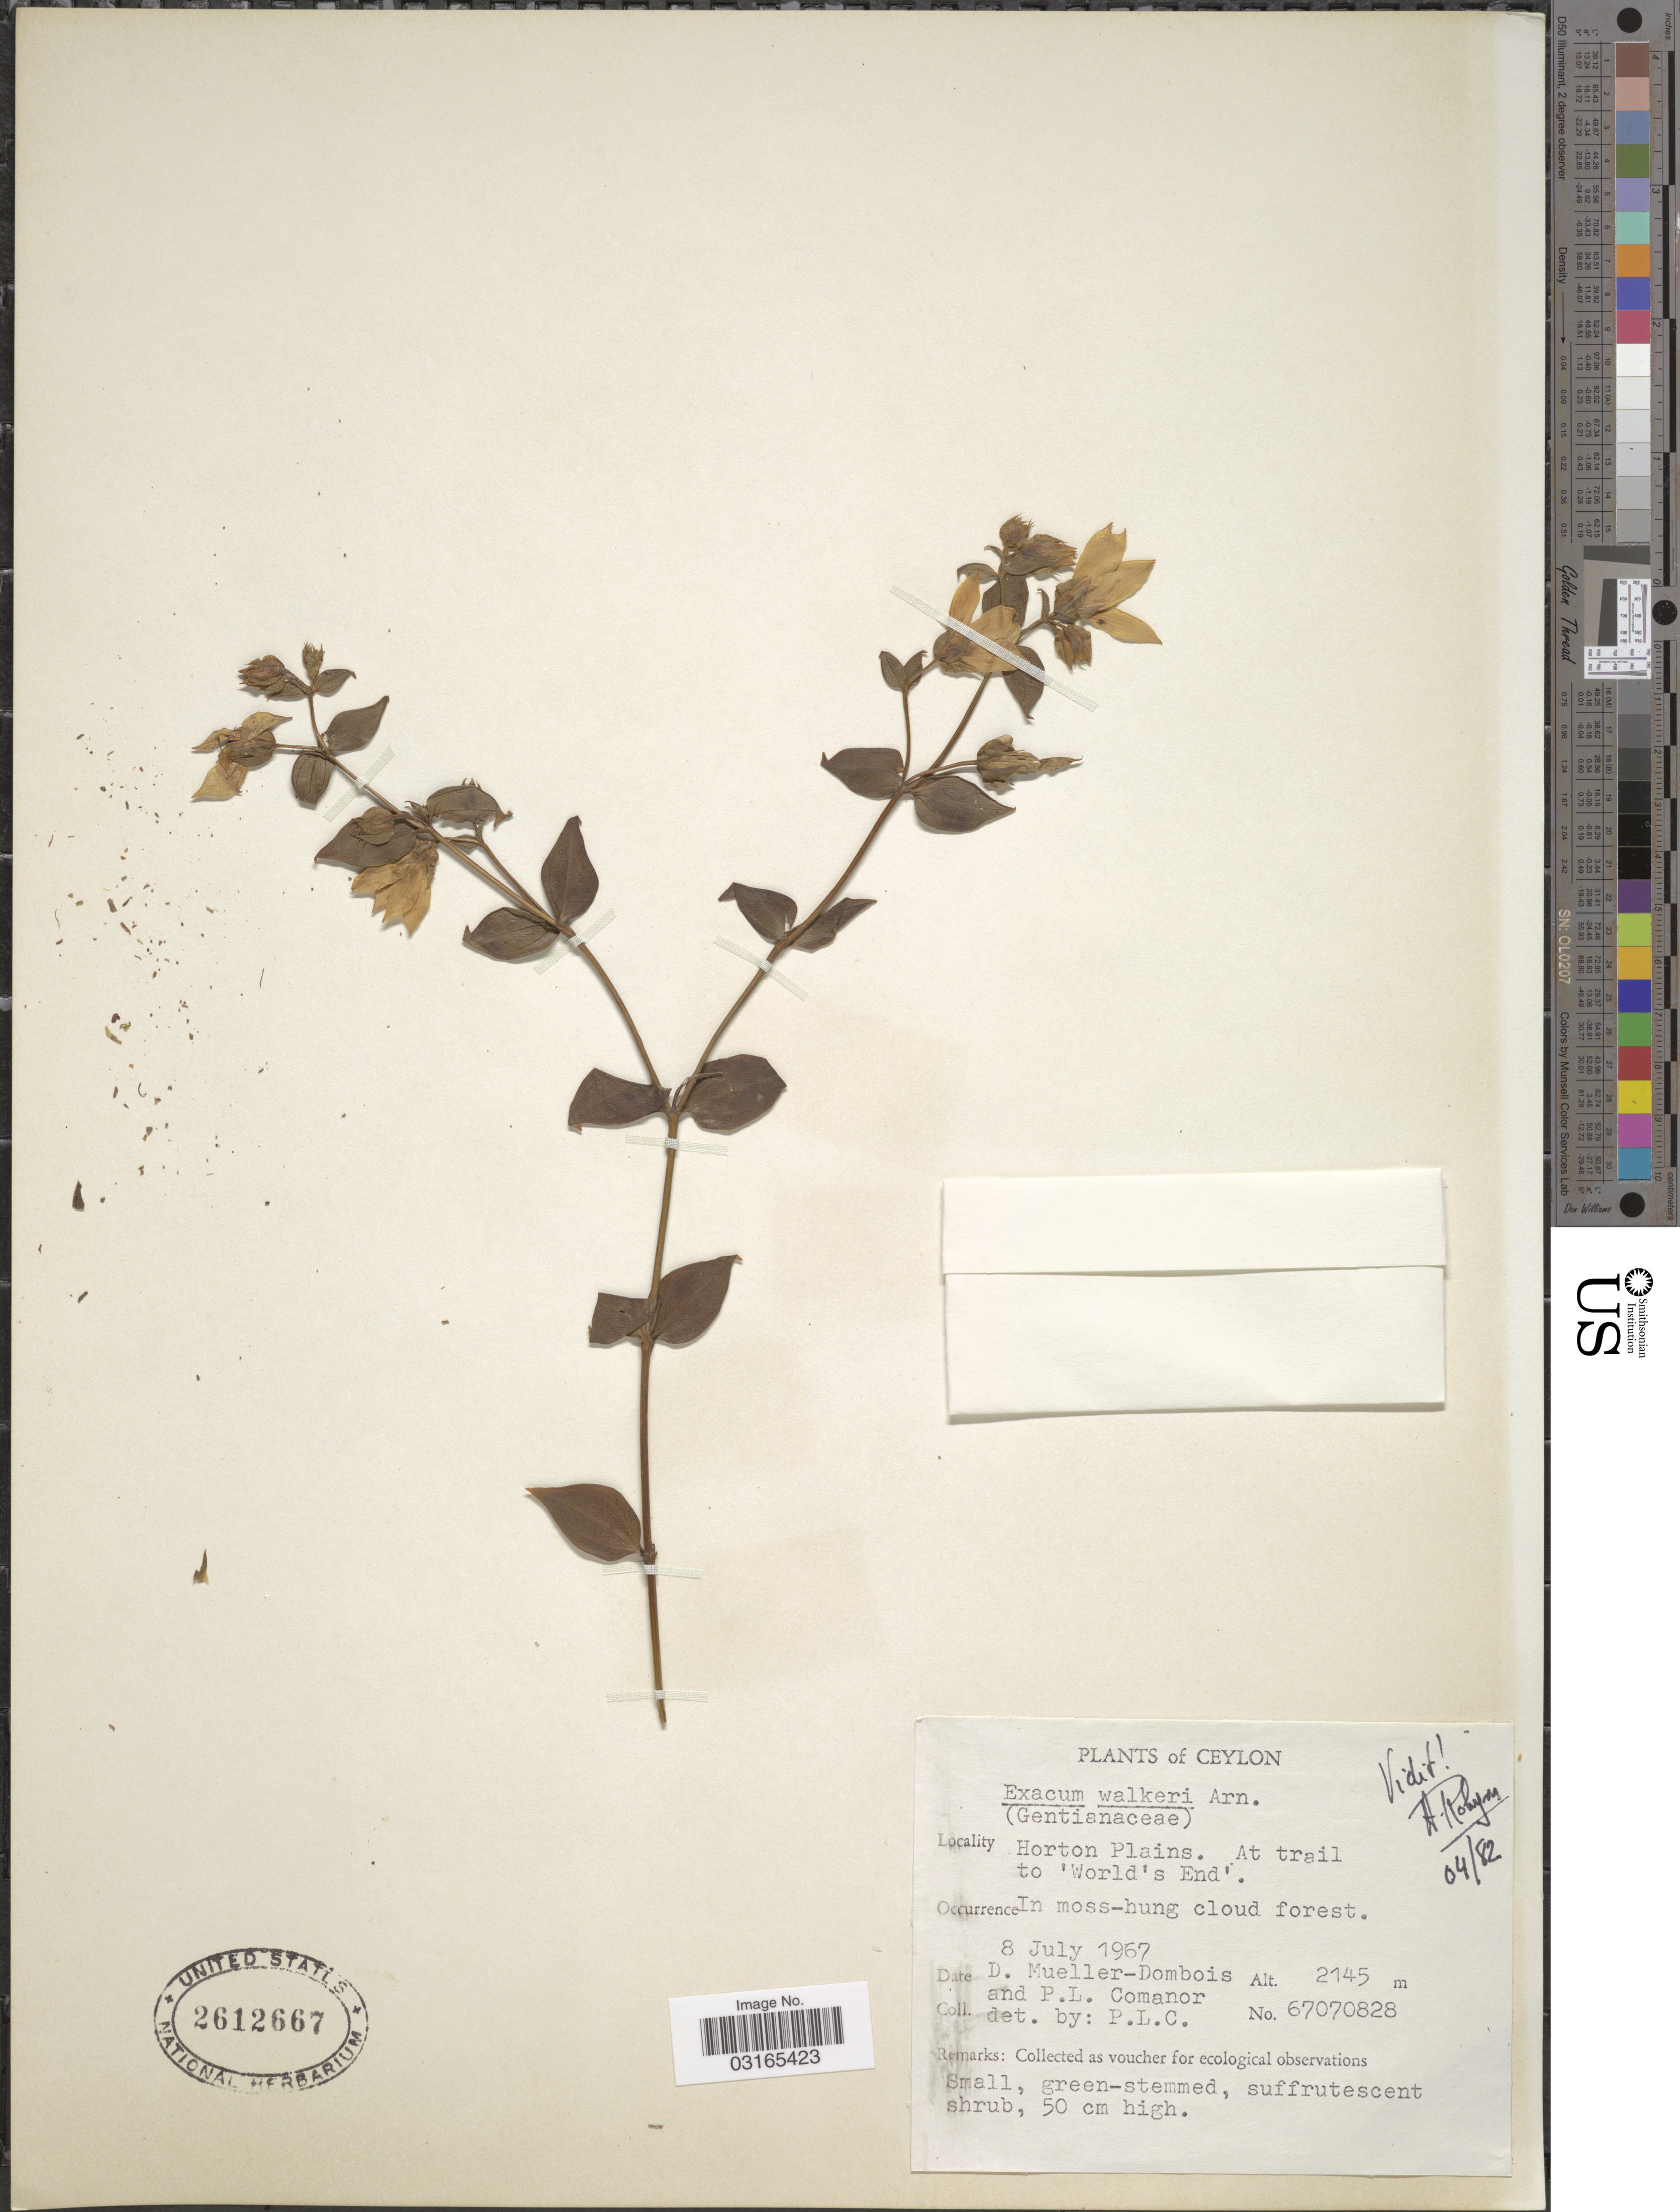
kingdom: Plantae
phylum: Tracheophyta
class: Magnoliopsida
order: Gentianales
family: Gentianaceae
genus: Exacum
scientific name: Exacum walkeri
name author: Arn. ex Griseb.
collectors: D. Mueller-Dombois & P. Comanor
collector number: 67070828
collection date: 1967-07-08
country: Sri Lanka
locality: Ceylon. Horton Plains. At trail to 'World's End'.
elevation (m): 2145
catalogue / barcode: US 2612667